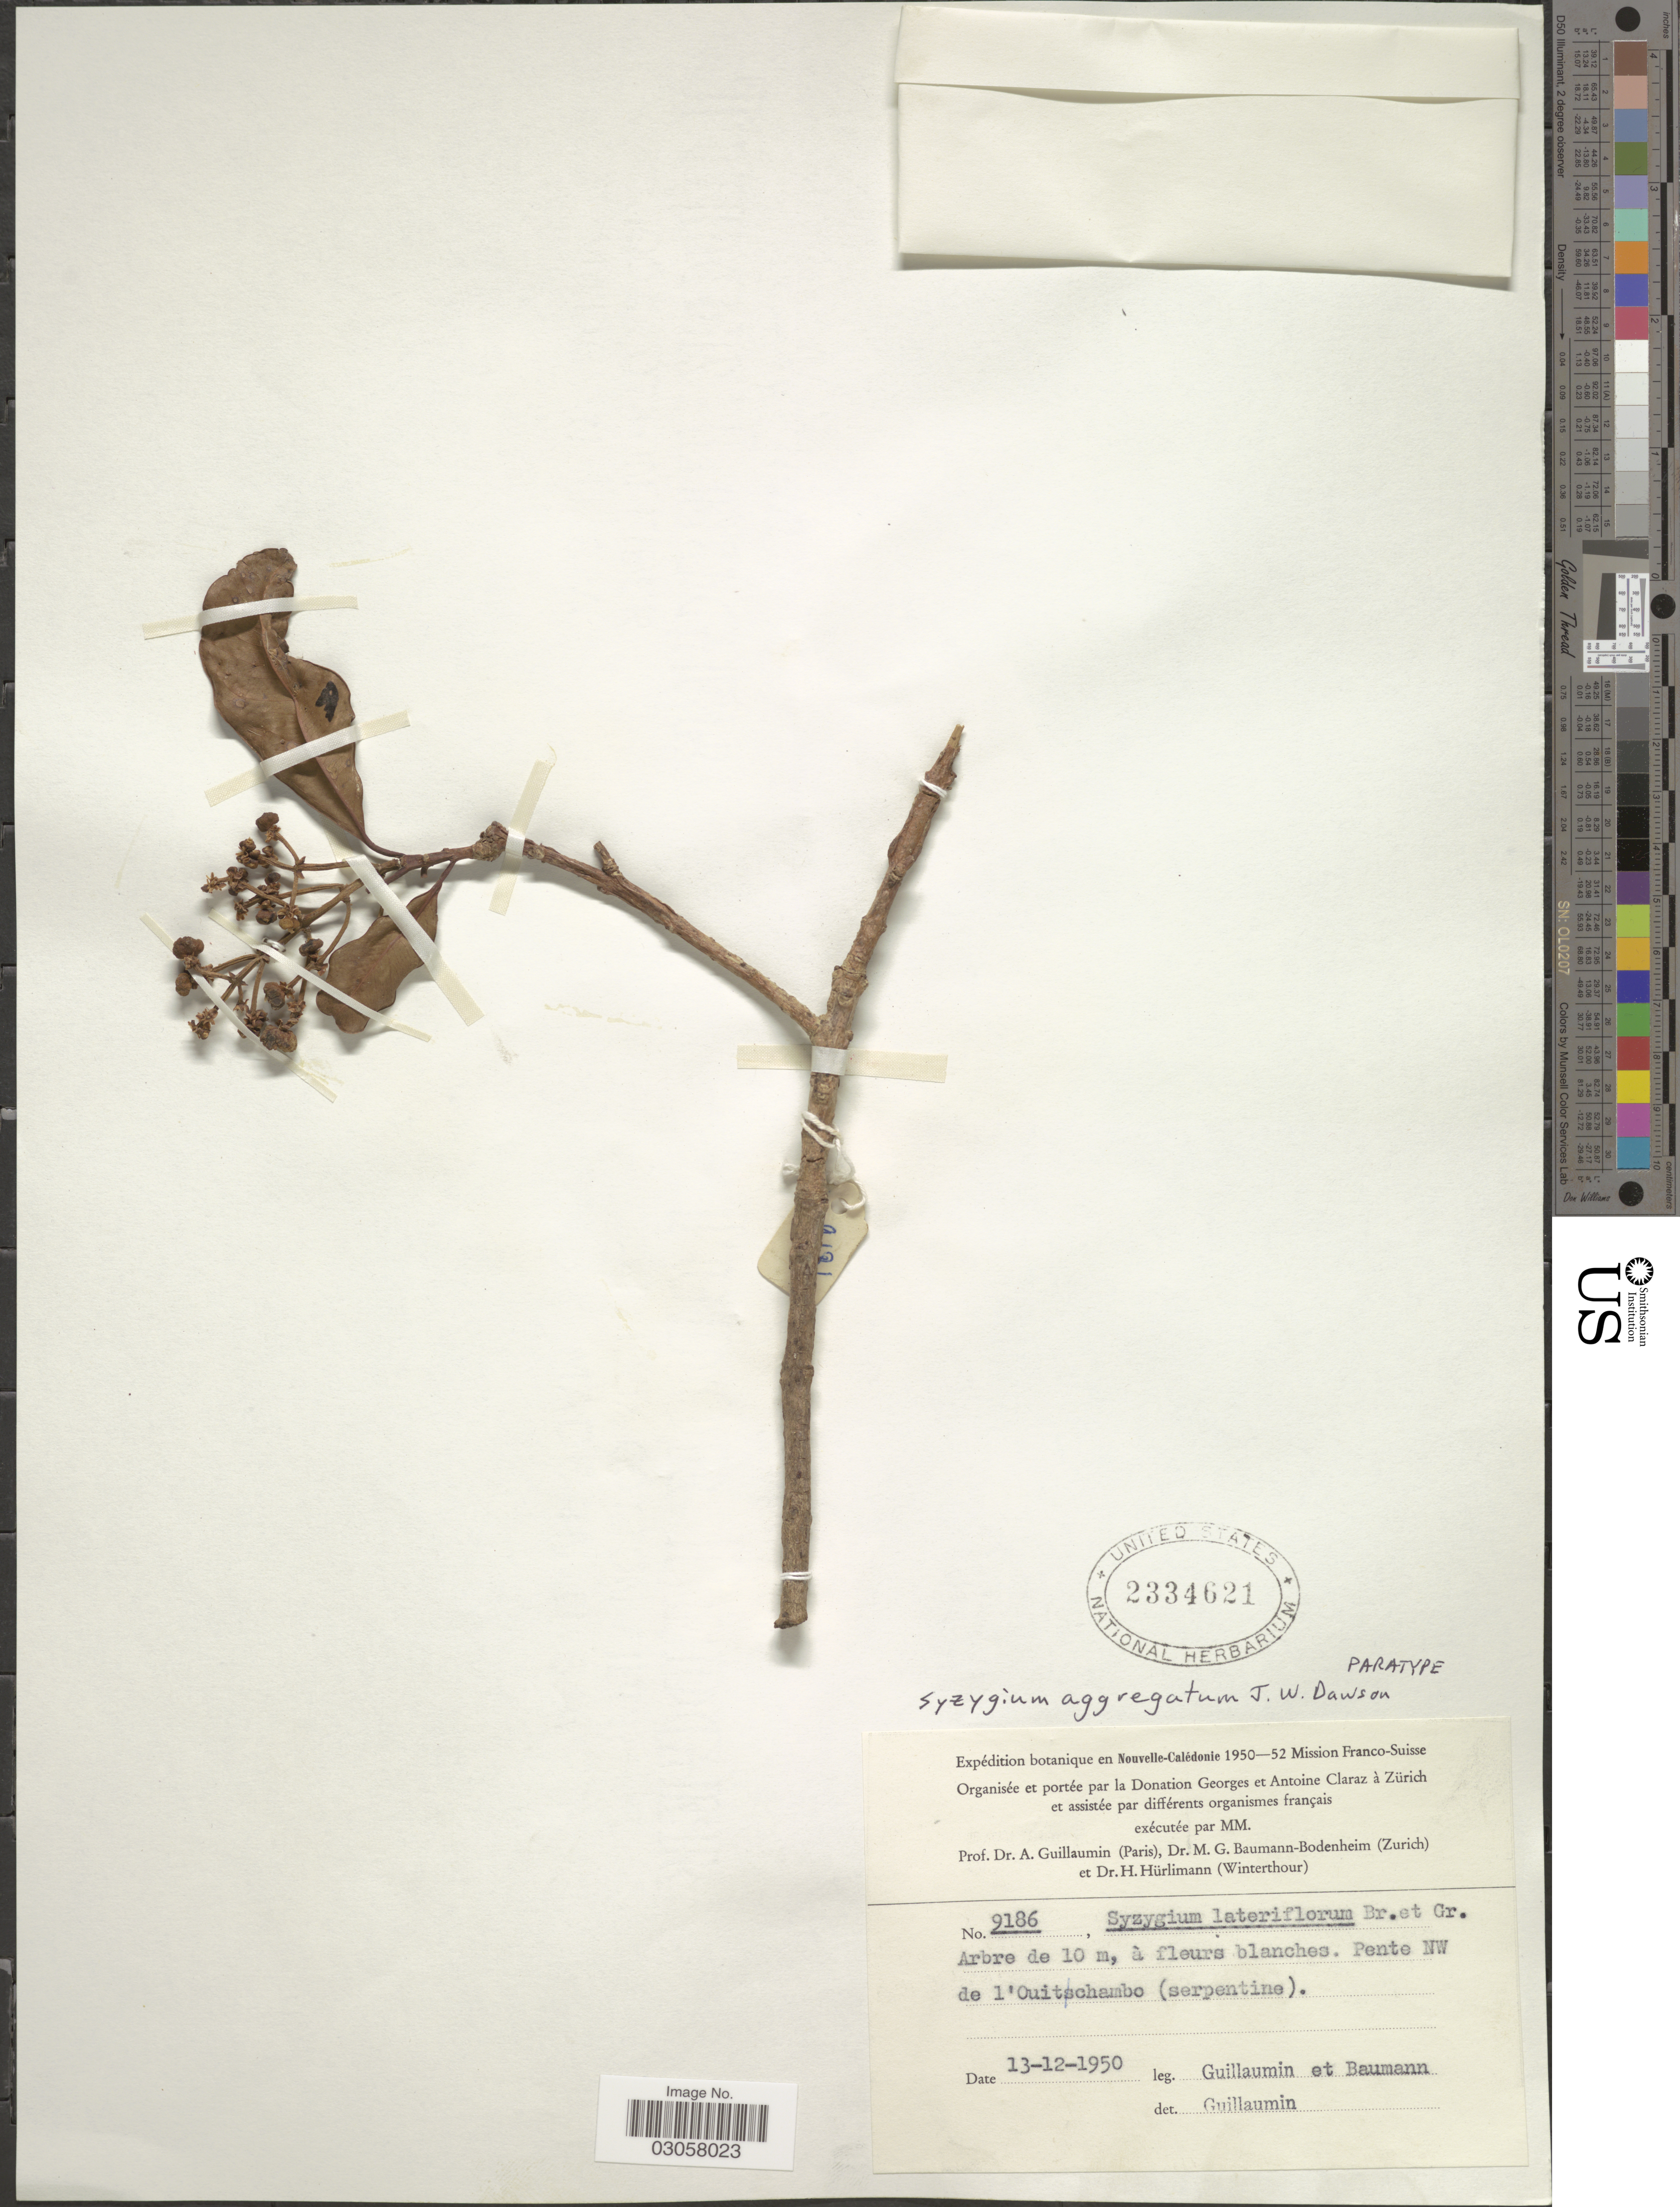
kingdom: Plantae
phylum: Tracheophyta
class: Magnoliopsida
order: Myrtales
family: Myrtaceae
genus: Syzygium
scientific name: Syzygium aggregatum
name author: J.W. Dawson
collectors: A. Guillaumin & M. G. Baumann-Bodenheim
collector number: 9186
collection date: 1950-12-13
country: New Caledonia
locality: Pente NW de l'Ouitchambo (serpentine).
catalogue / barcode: US 2334621